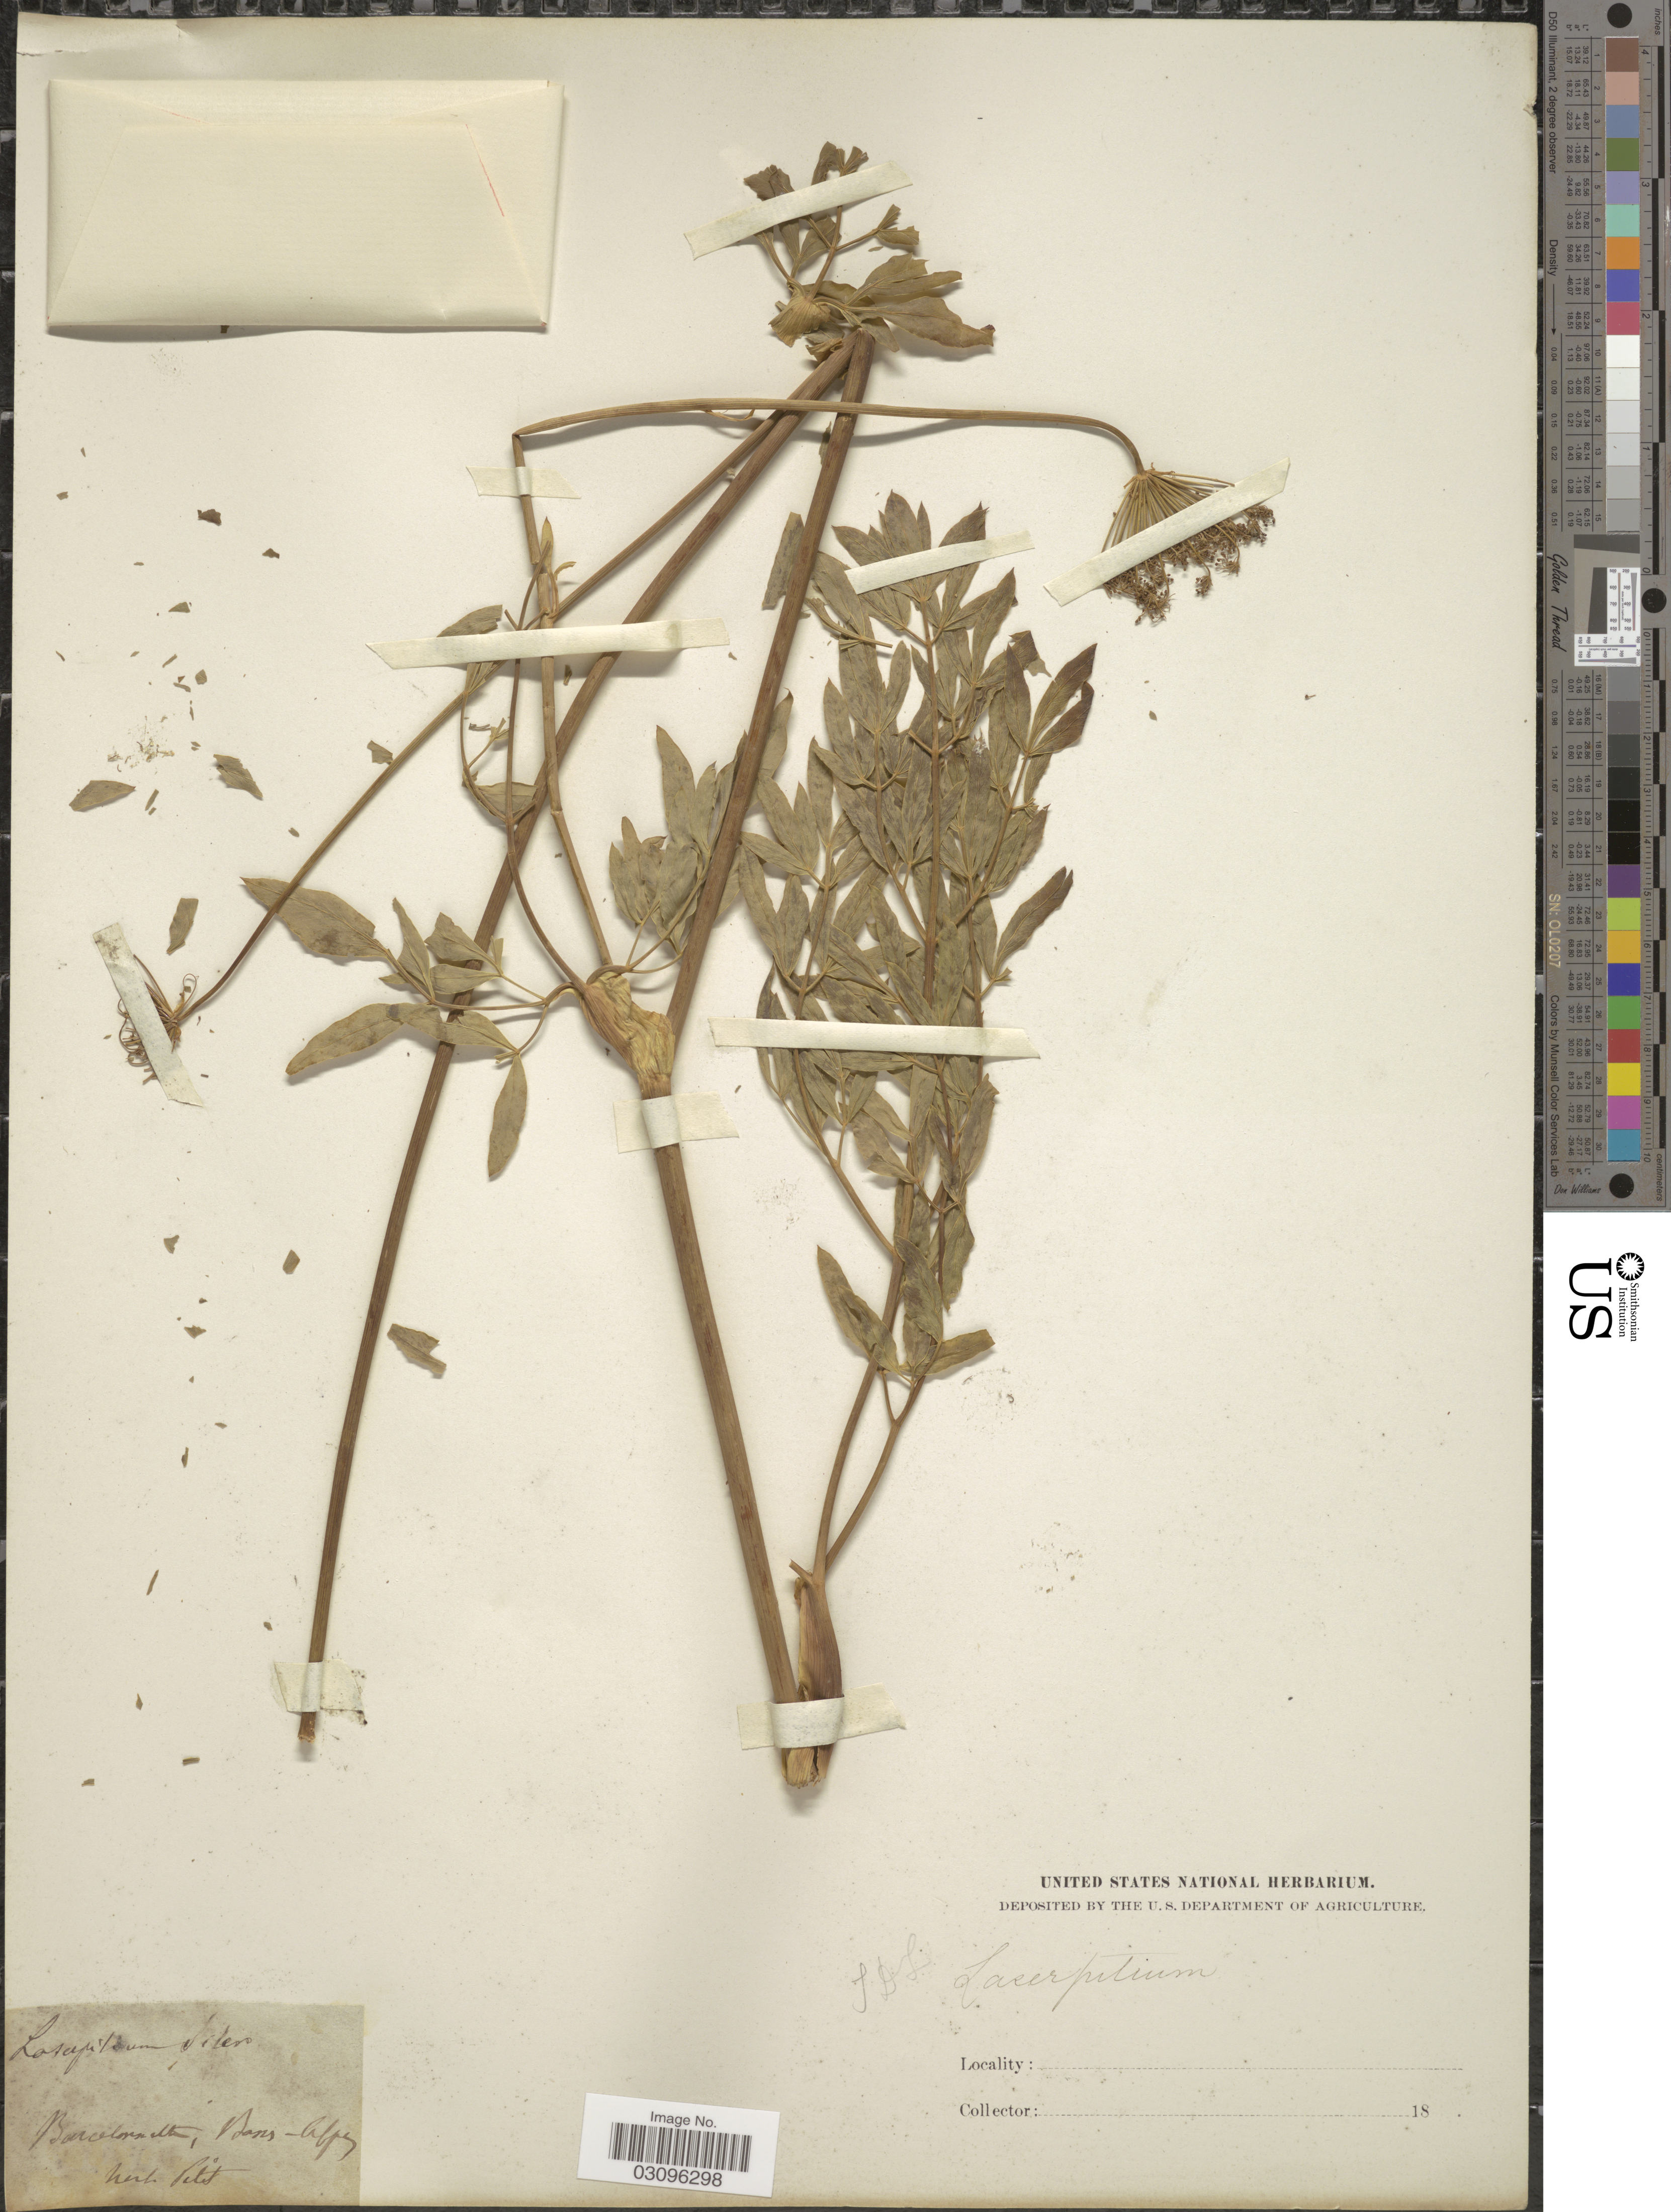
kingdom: Plantae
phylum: Tracheophyta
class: Magnoliopsida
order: Apiales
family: Apiaceae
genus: Laserpitium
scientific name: Laserpitium sp.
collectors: ex herb. United States National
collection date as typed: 18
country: France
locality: Barcelonnette, Bass-Alpes.